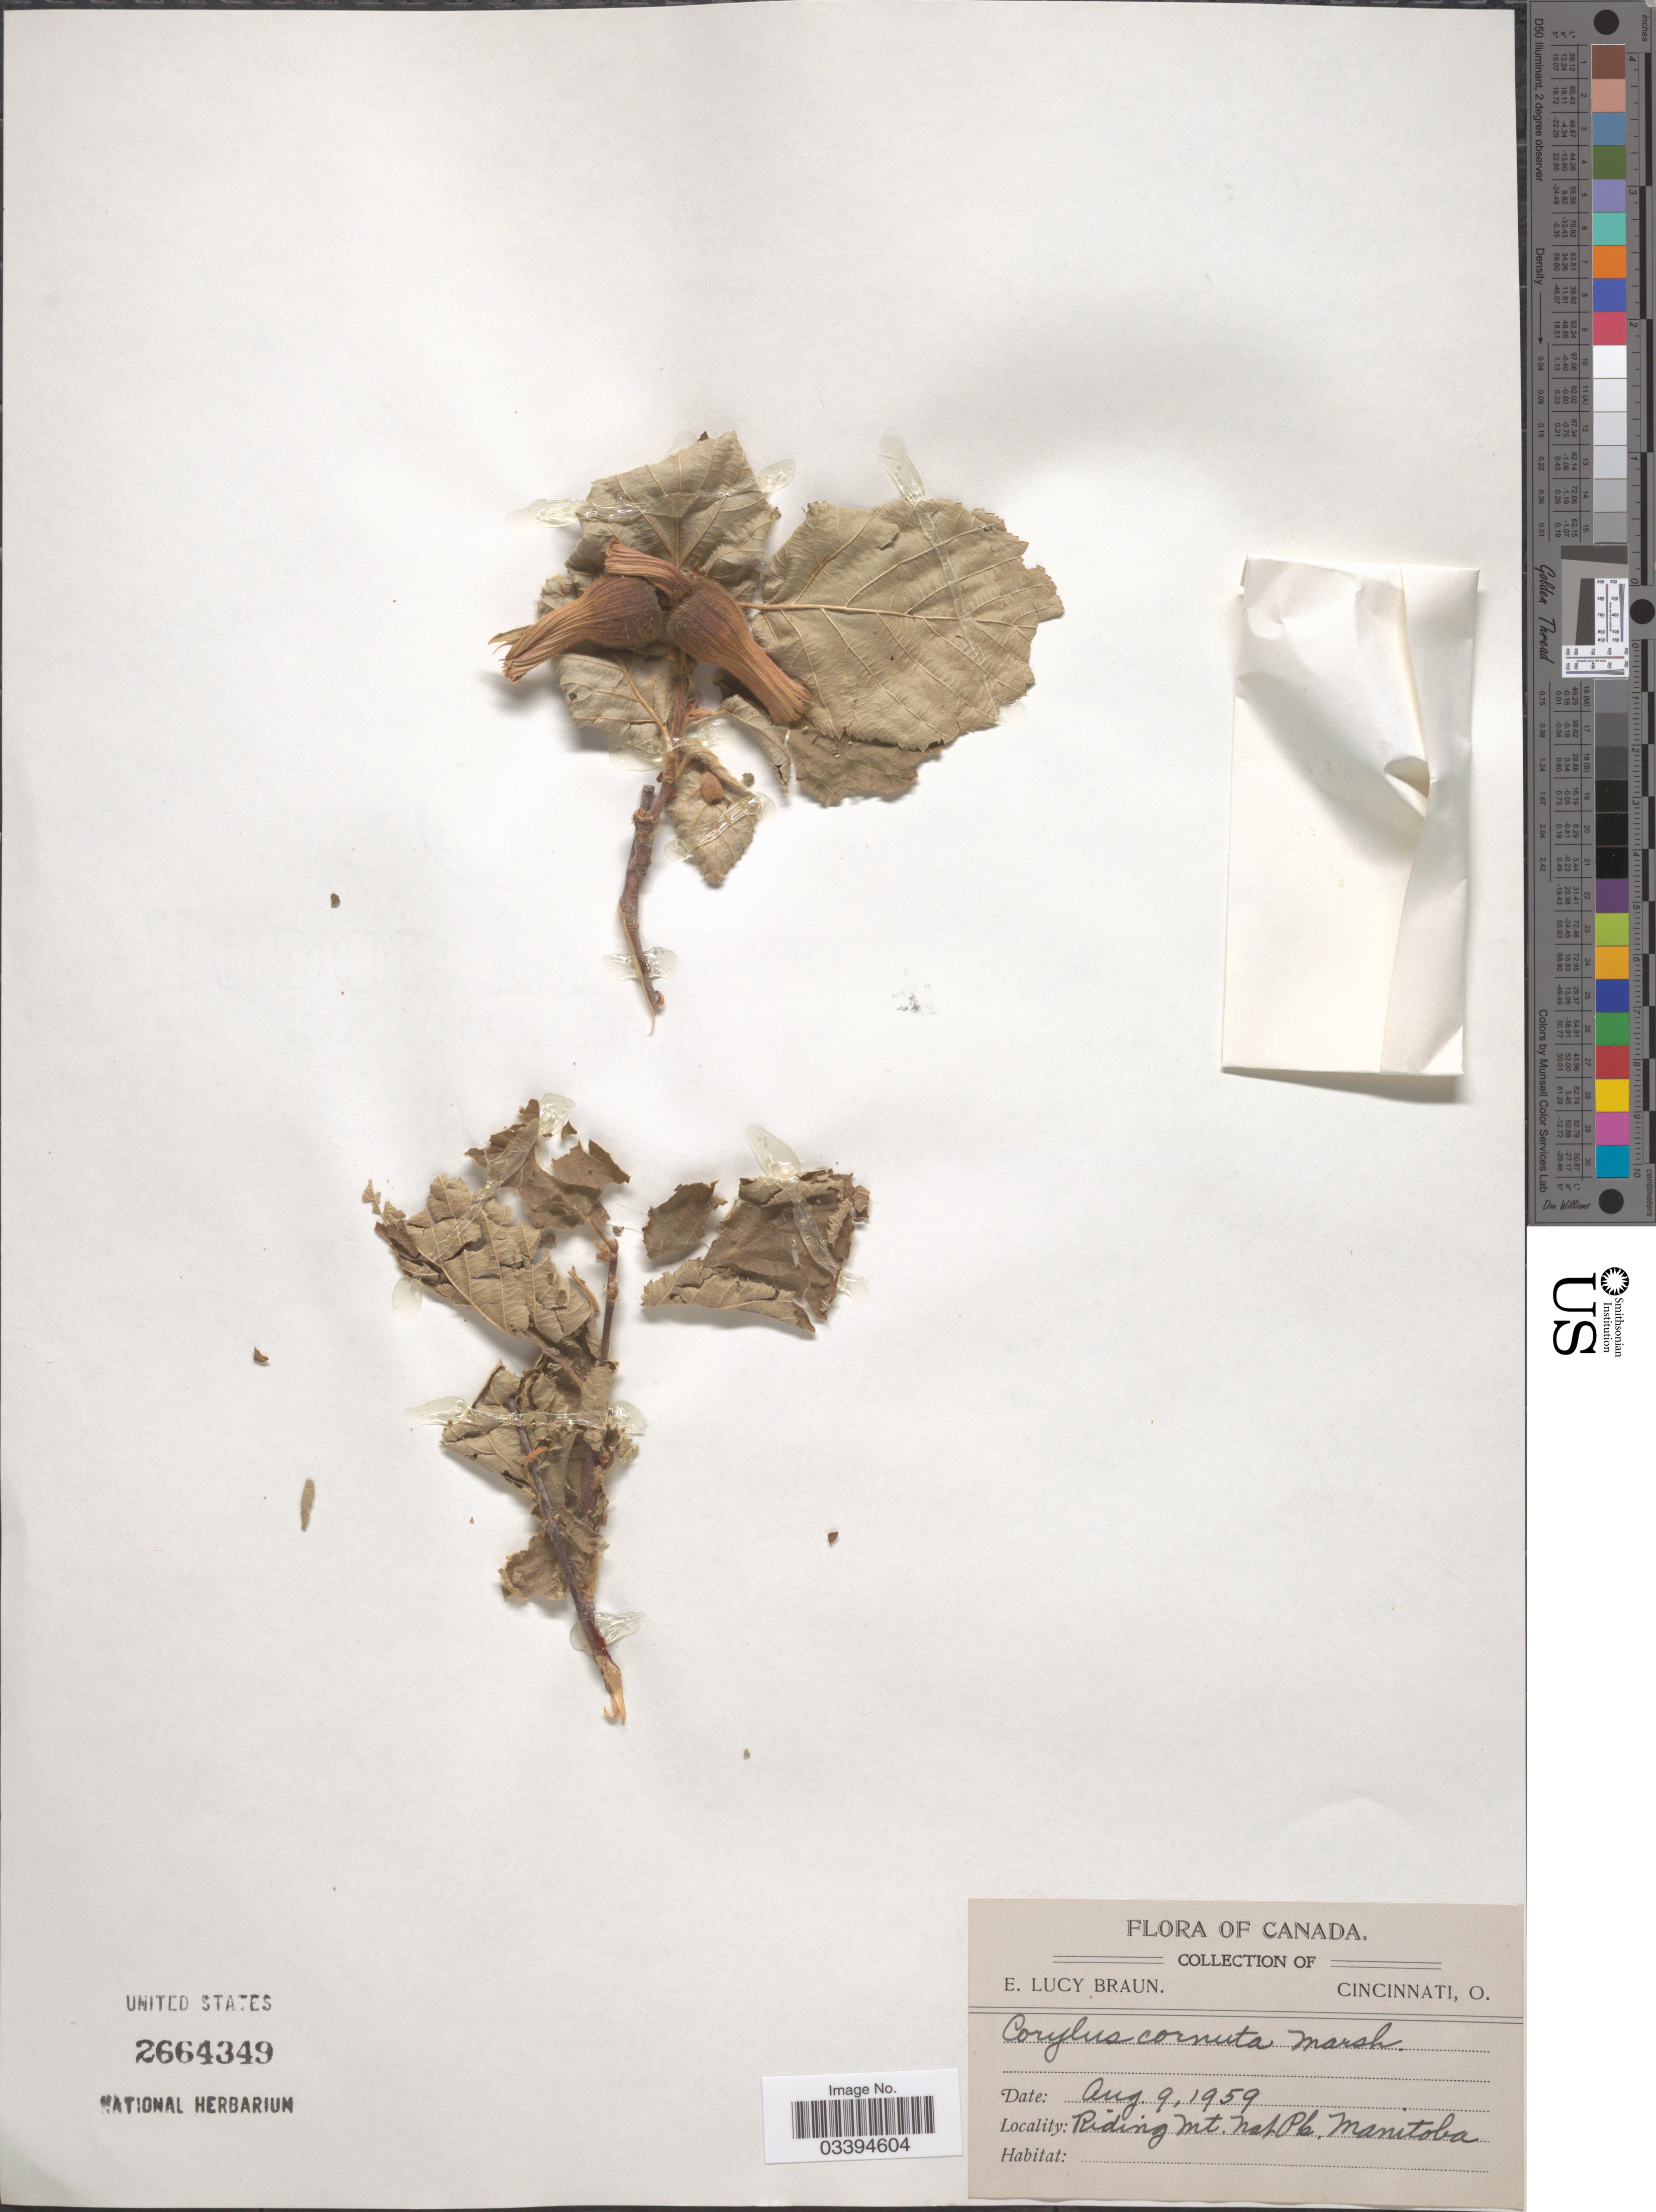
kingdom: Plantae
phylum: Tracheophyta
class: Magnoliopsida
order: Fagales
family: Betulaceae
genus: Corylus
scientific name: Corylus cornuta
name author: Marshall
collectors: E. L. Braun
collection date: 1959-08-09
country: Canada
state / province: Manitoba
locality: Riding Mt. Nat Pk.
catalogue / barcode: US 2664349